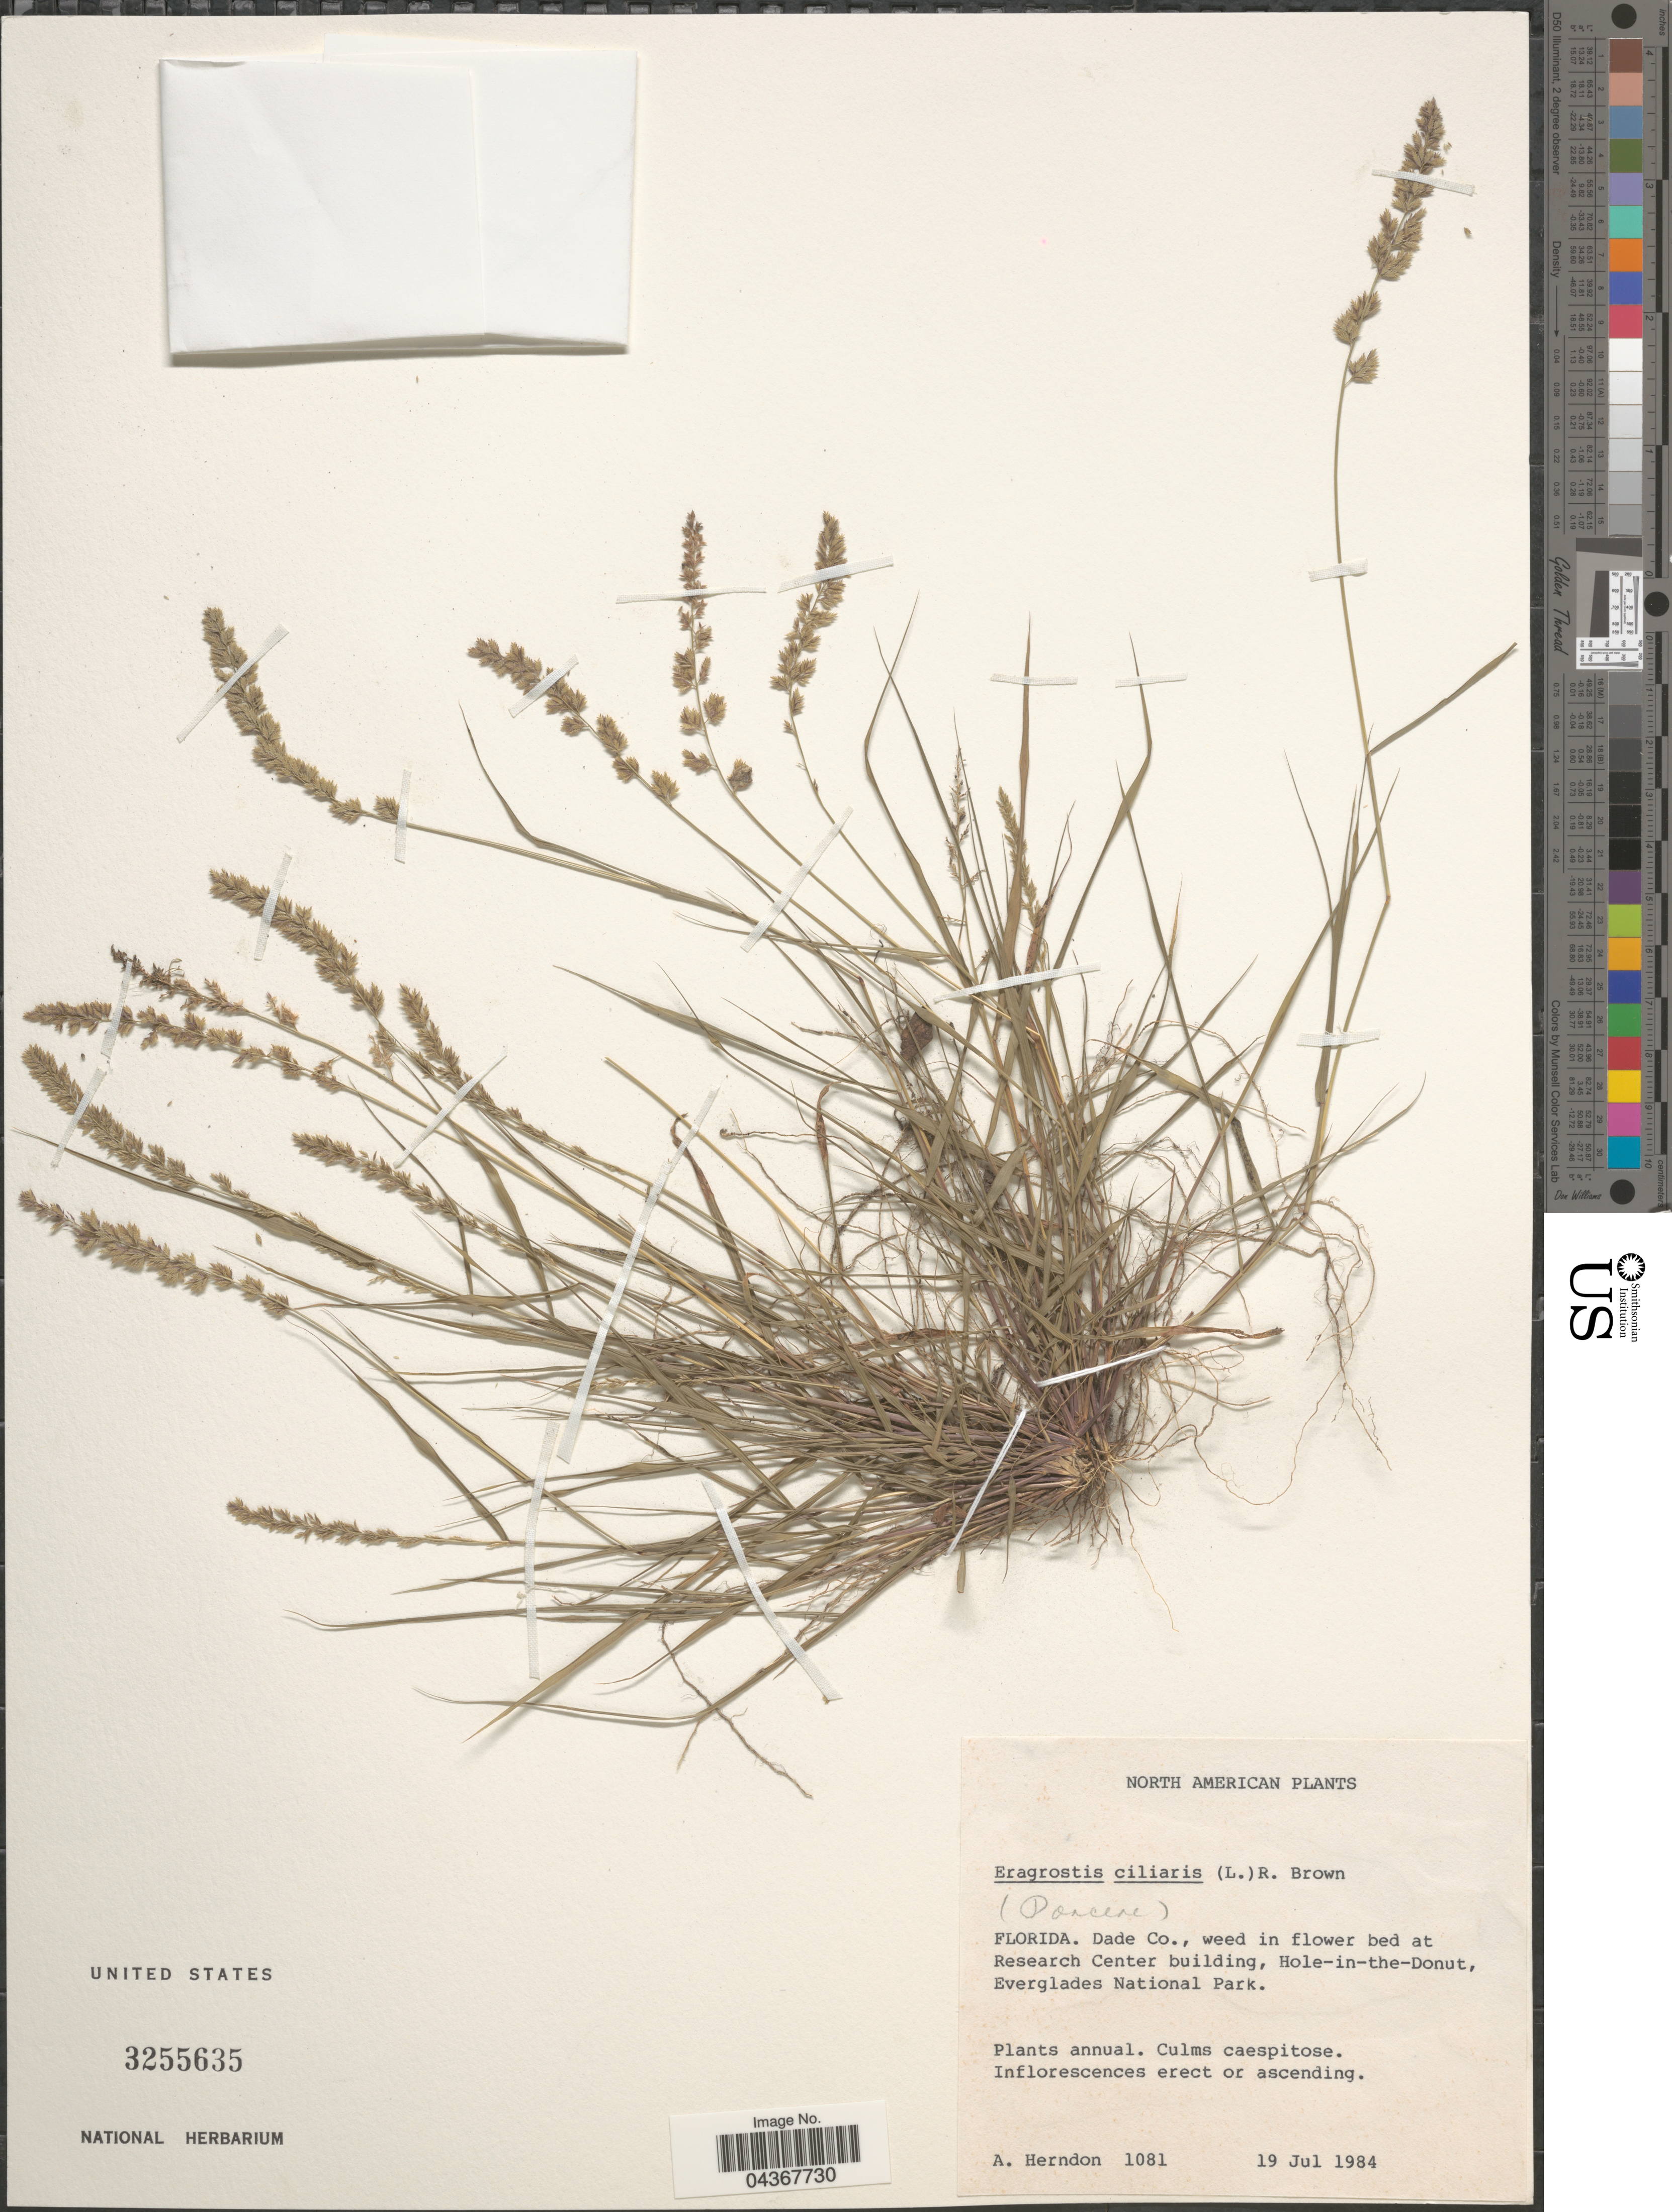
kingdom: Plantae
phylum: Tracheophyta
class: Liliopsida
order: Poales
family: Poaceae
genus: Eragrostis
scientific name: Eragrostis ciliaris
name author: (L.) R. Br.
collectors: A. Herndon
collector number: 1081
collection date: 1984-07-19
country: United States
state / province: Florida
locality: Dade Co., weed in flower bed at Research Center building, Hole-in-the-Donut, Everglades National Park.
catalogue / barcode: US 3255635